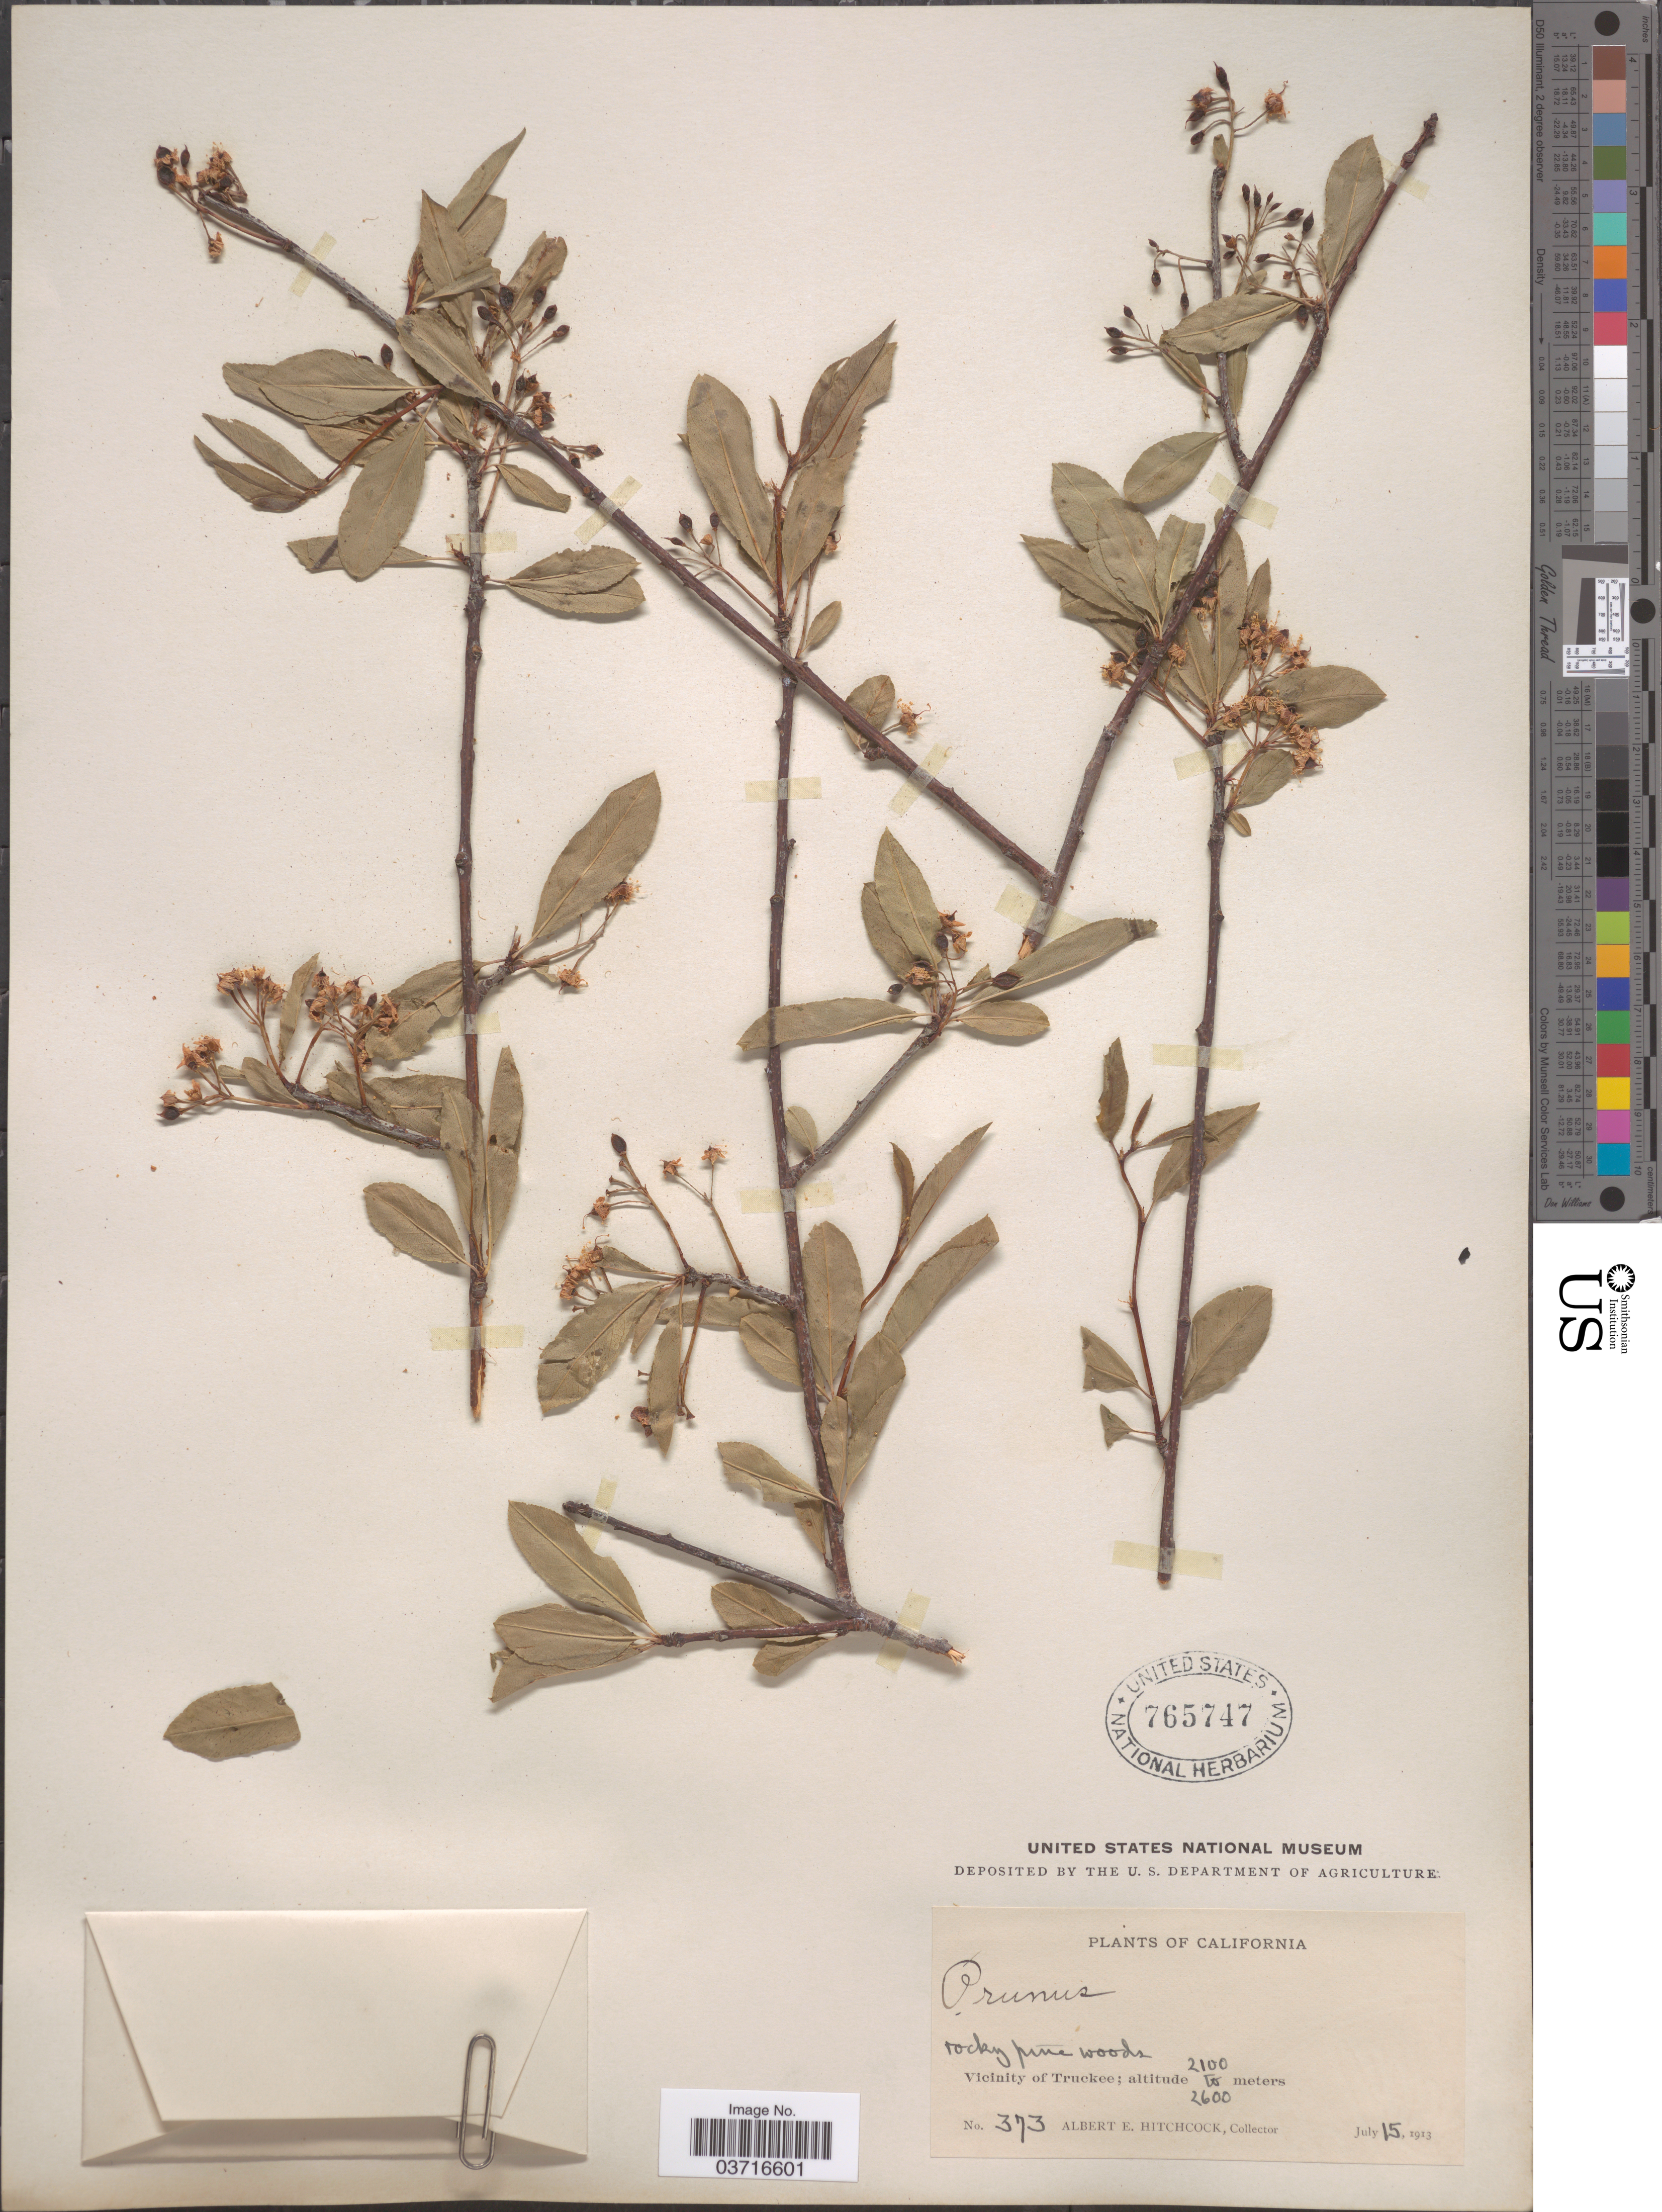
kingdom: Plantae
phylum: Tracheophyta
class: Magnoliopsida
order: Rosales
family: Rosaceae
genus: Prunus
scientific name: Prunus sp.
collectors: A. Hitchcock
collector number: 373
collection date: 1913-07-15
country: United States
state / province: California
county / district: Nevada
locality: Vicinity of Truckee.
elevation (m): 2100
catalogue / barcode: US 765747